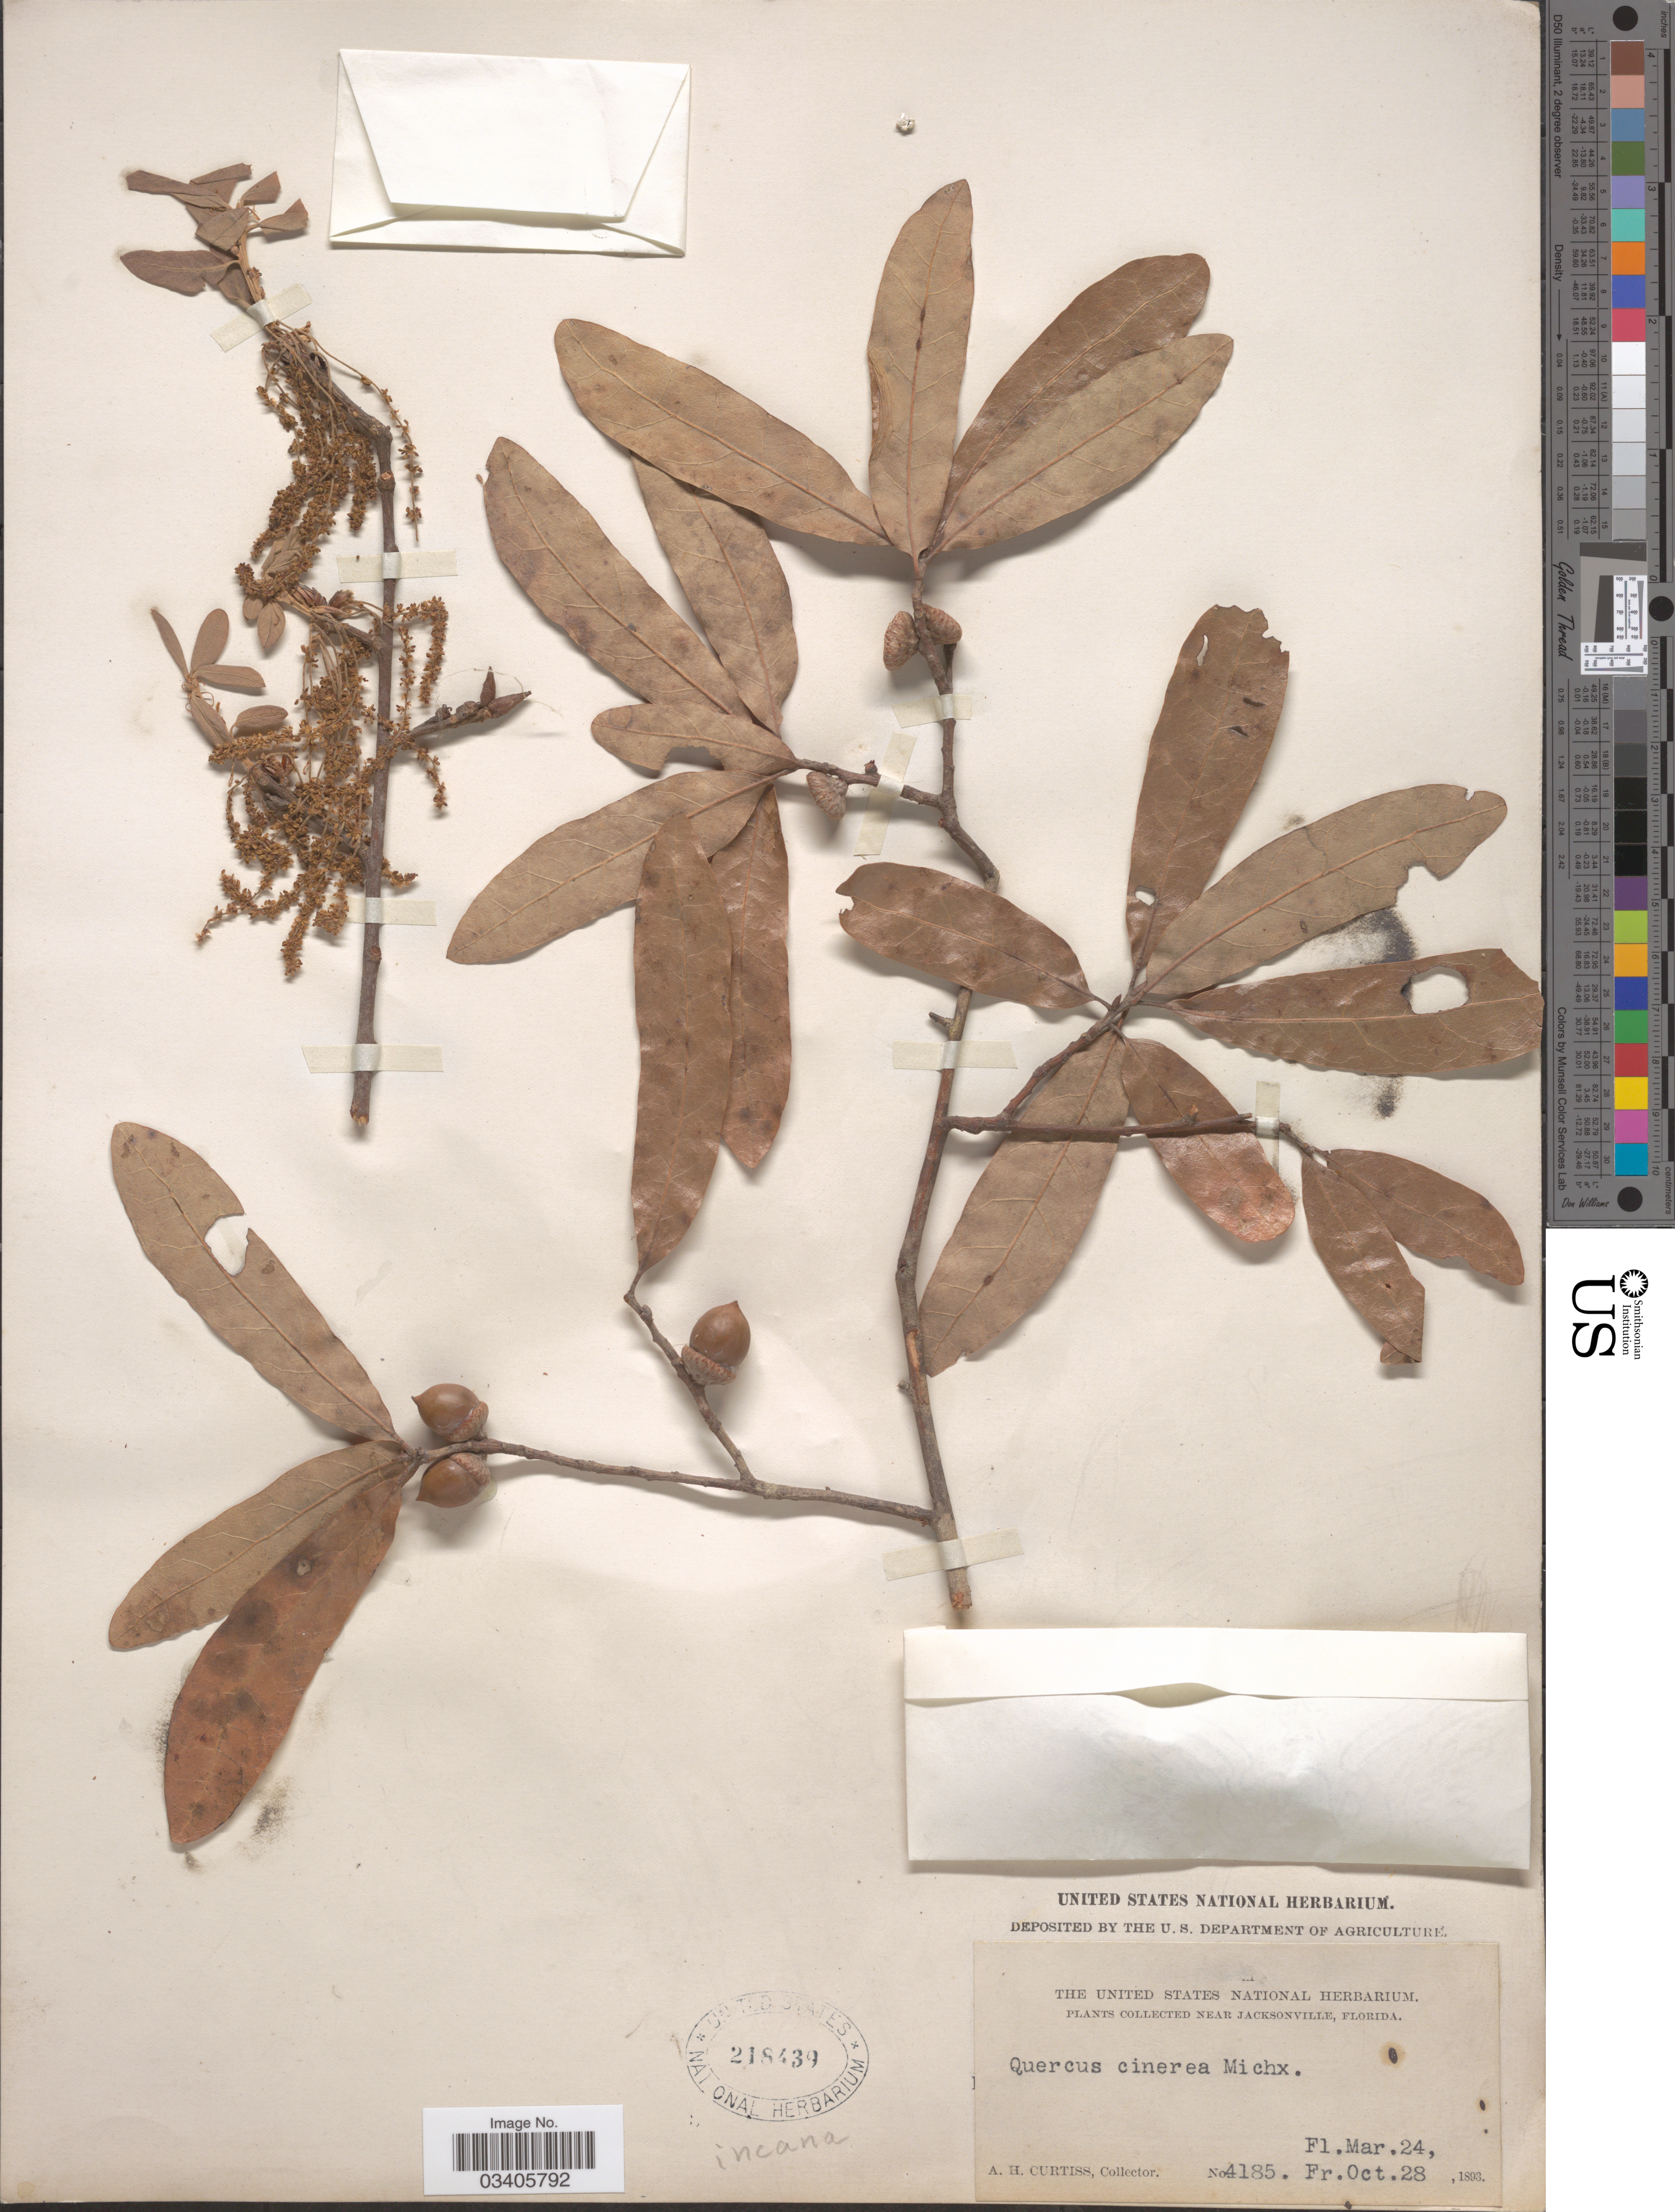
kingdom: Plantae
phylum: Tracheophyta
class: Magnoliopsida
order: Fagales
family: Fagaceae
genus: Quercus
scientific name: Quercus incana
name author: W. Bartram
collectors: A. H. Curtiss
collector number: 4185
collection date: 1893-03-24/1893-10-28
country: United States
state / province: Florida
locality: Near Jacksonville.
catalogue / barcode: US 218439